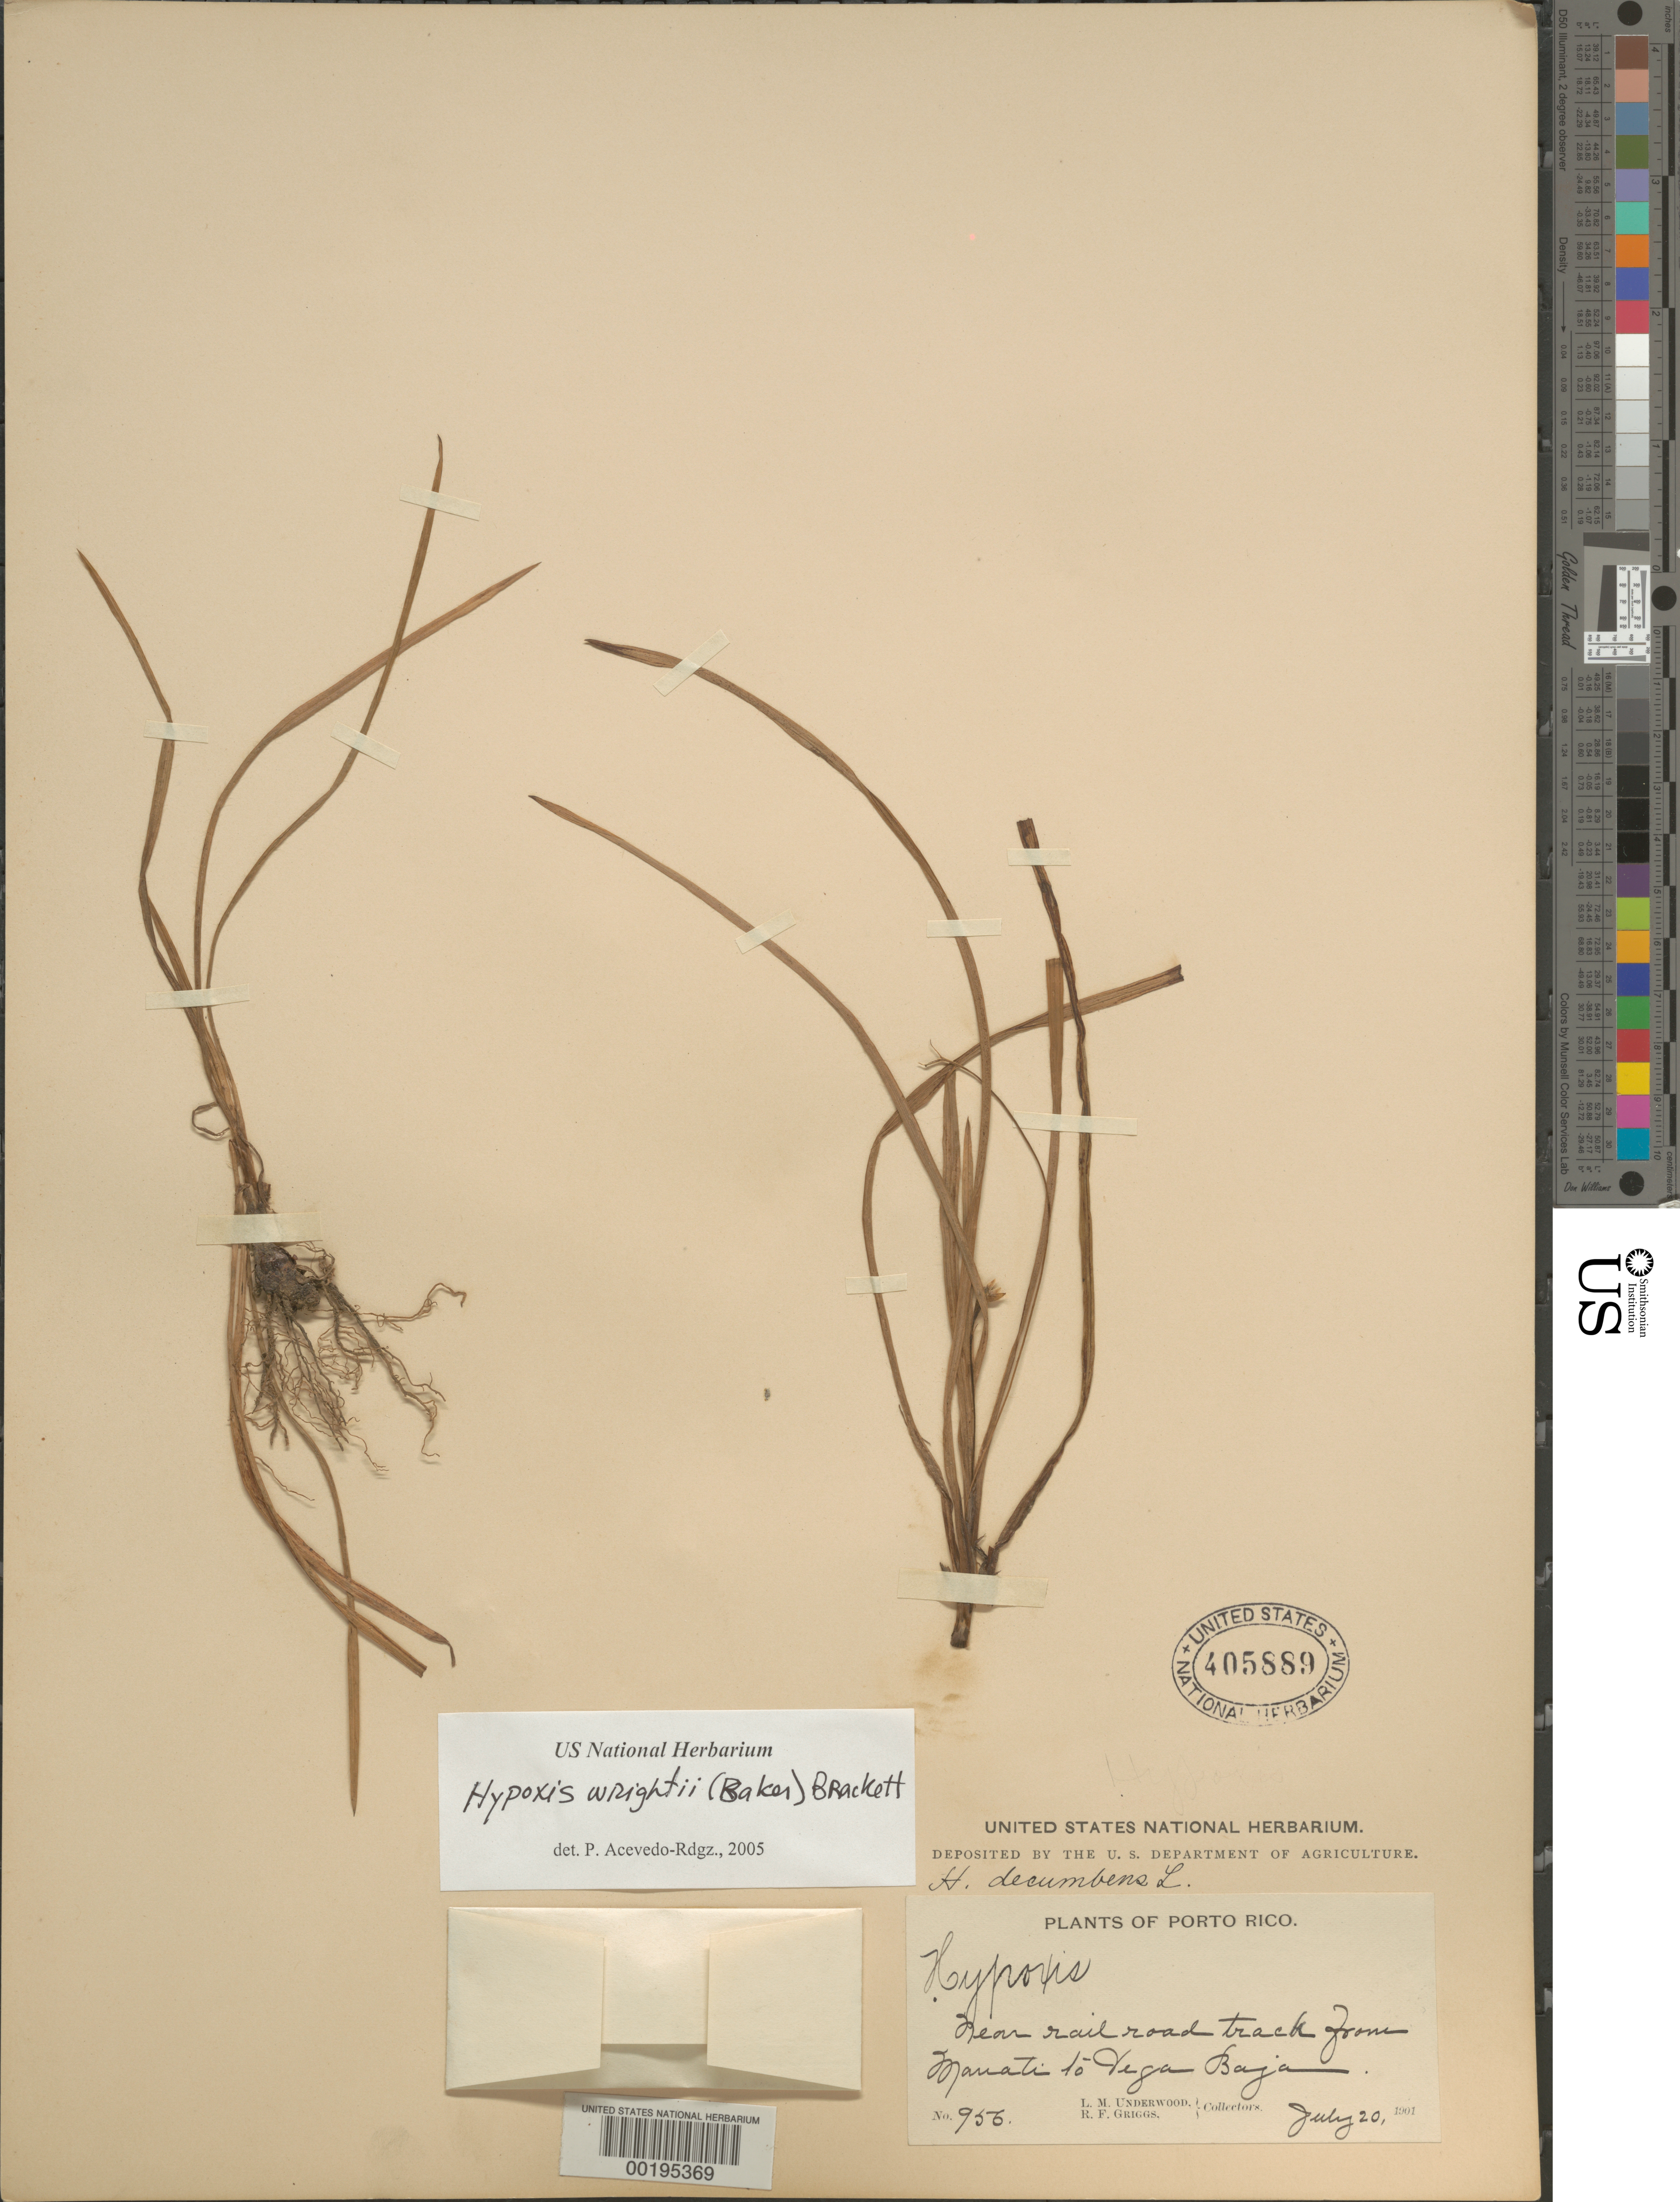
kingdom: Plantae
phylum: Tracheophyta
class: Liliopsida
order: Asparagales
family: Hypoxidaceae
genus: Hypoxis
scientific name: Hypoxis decumbens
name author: L.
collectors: R. F. Griggs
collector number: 956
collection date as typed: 20 Jul 1901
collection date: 1901-07-20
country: Puerto Rico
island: Greater Antilles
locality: Near railroad track from manati to vega baja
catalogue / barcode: US 405889